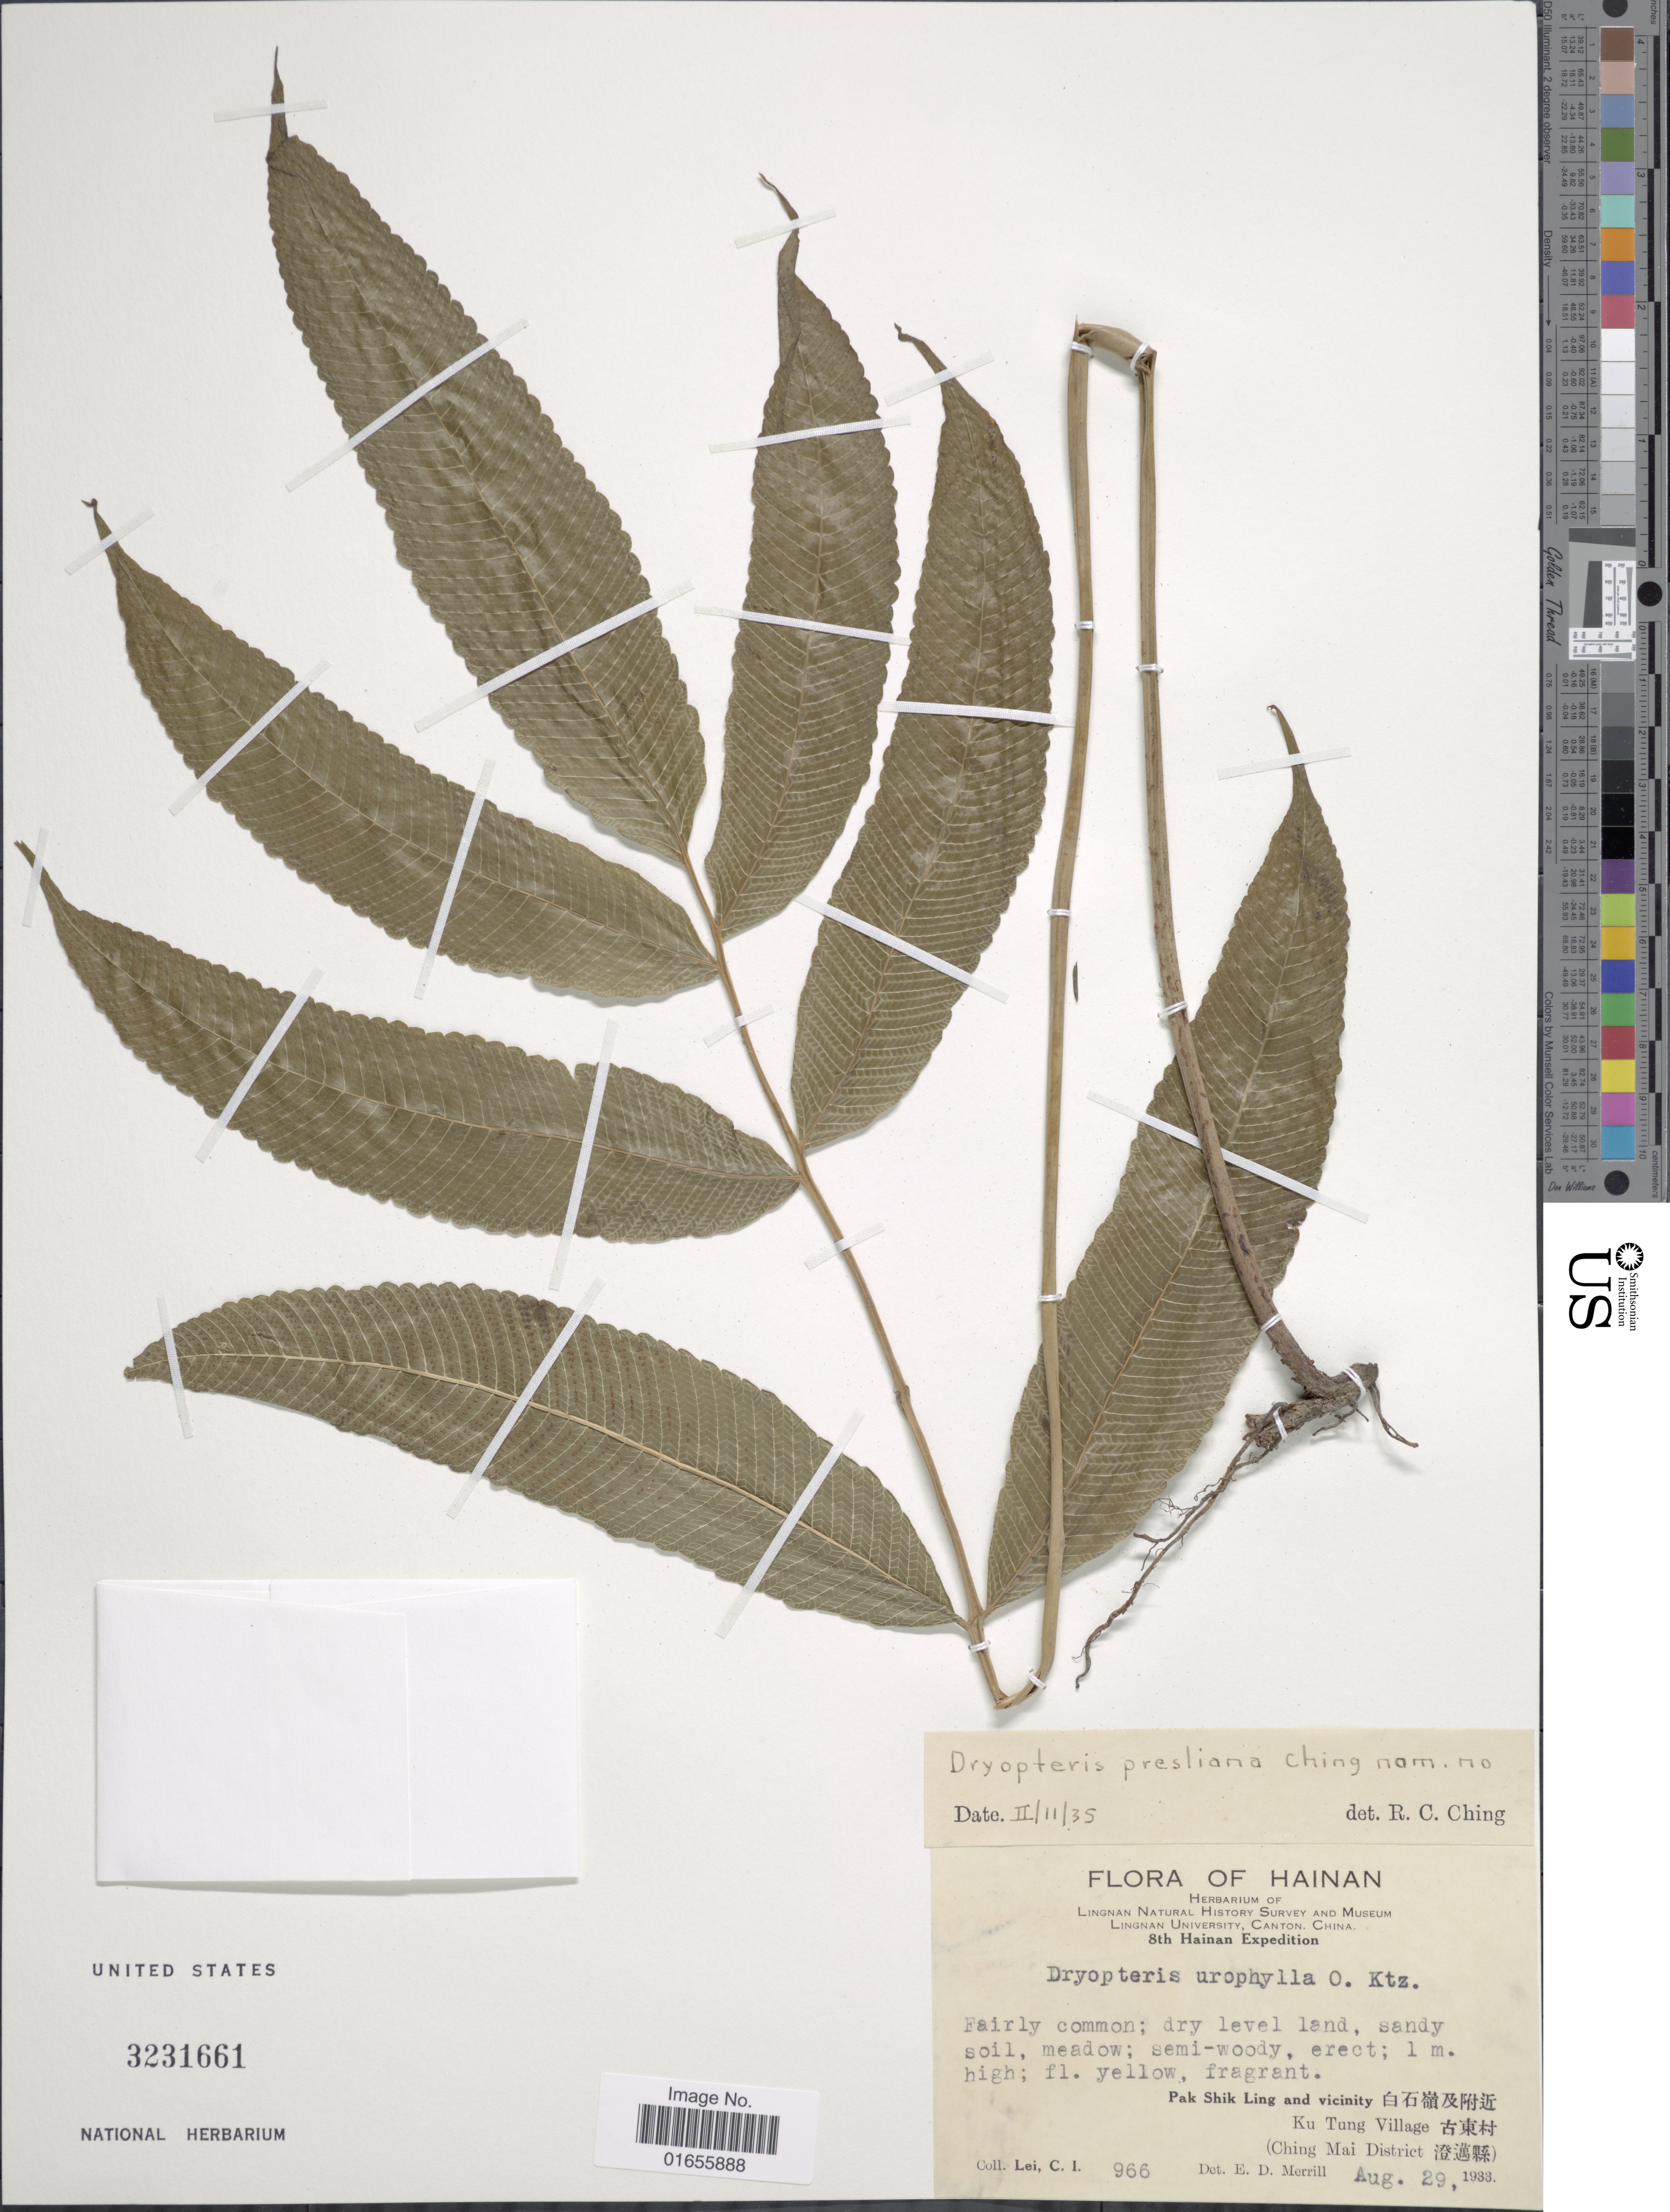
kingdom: Plantae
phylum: Tracheophyta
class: Polypodiopsida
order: Polypodiales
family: Thelypteridaceae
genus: Pronephrium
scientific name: Pronephrium asperum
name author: (C. Presl) Holttum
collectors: C. I. Lei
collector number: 966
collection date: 1933-08-29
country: China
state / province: Hainan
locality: Pak Shik Ling and vicinity, Ku Tung Village, (Ching Mai District)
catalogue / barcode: US 3231661